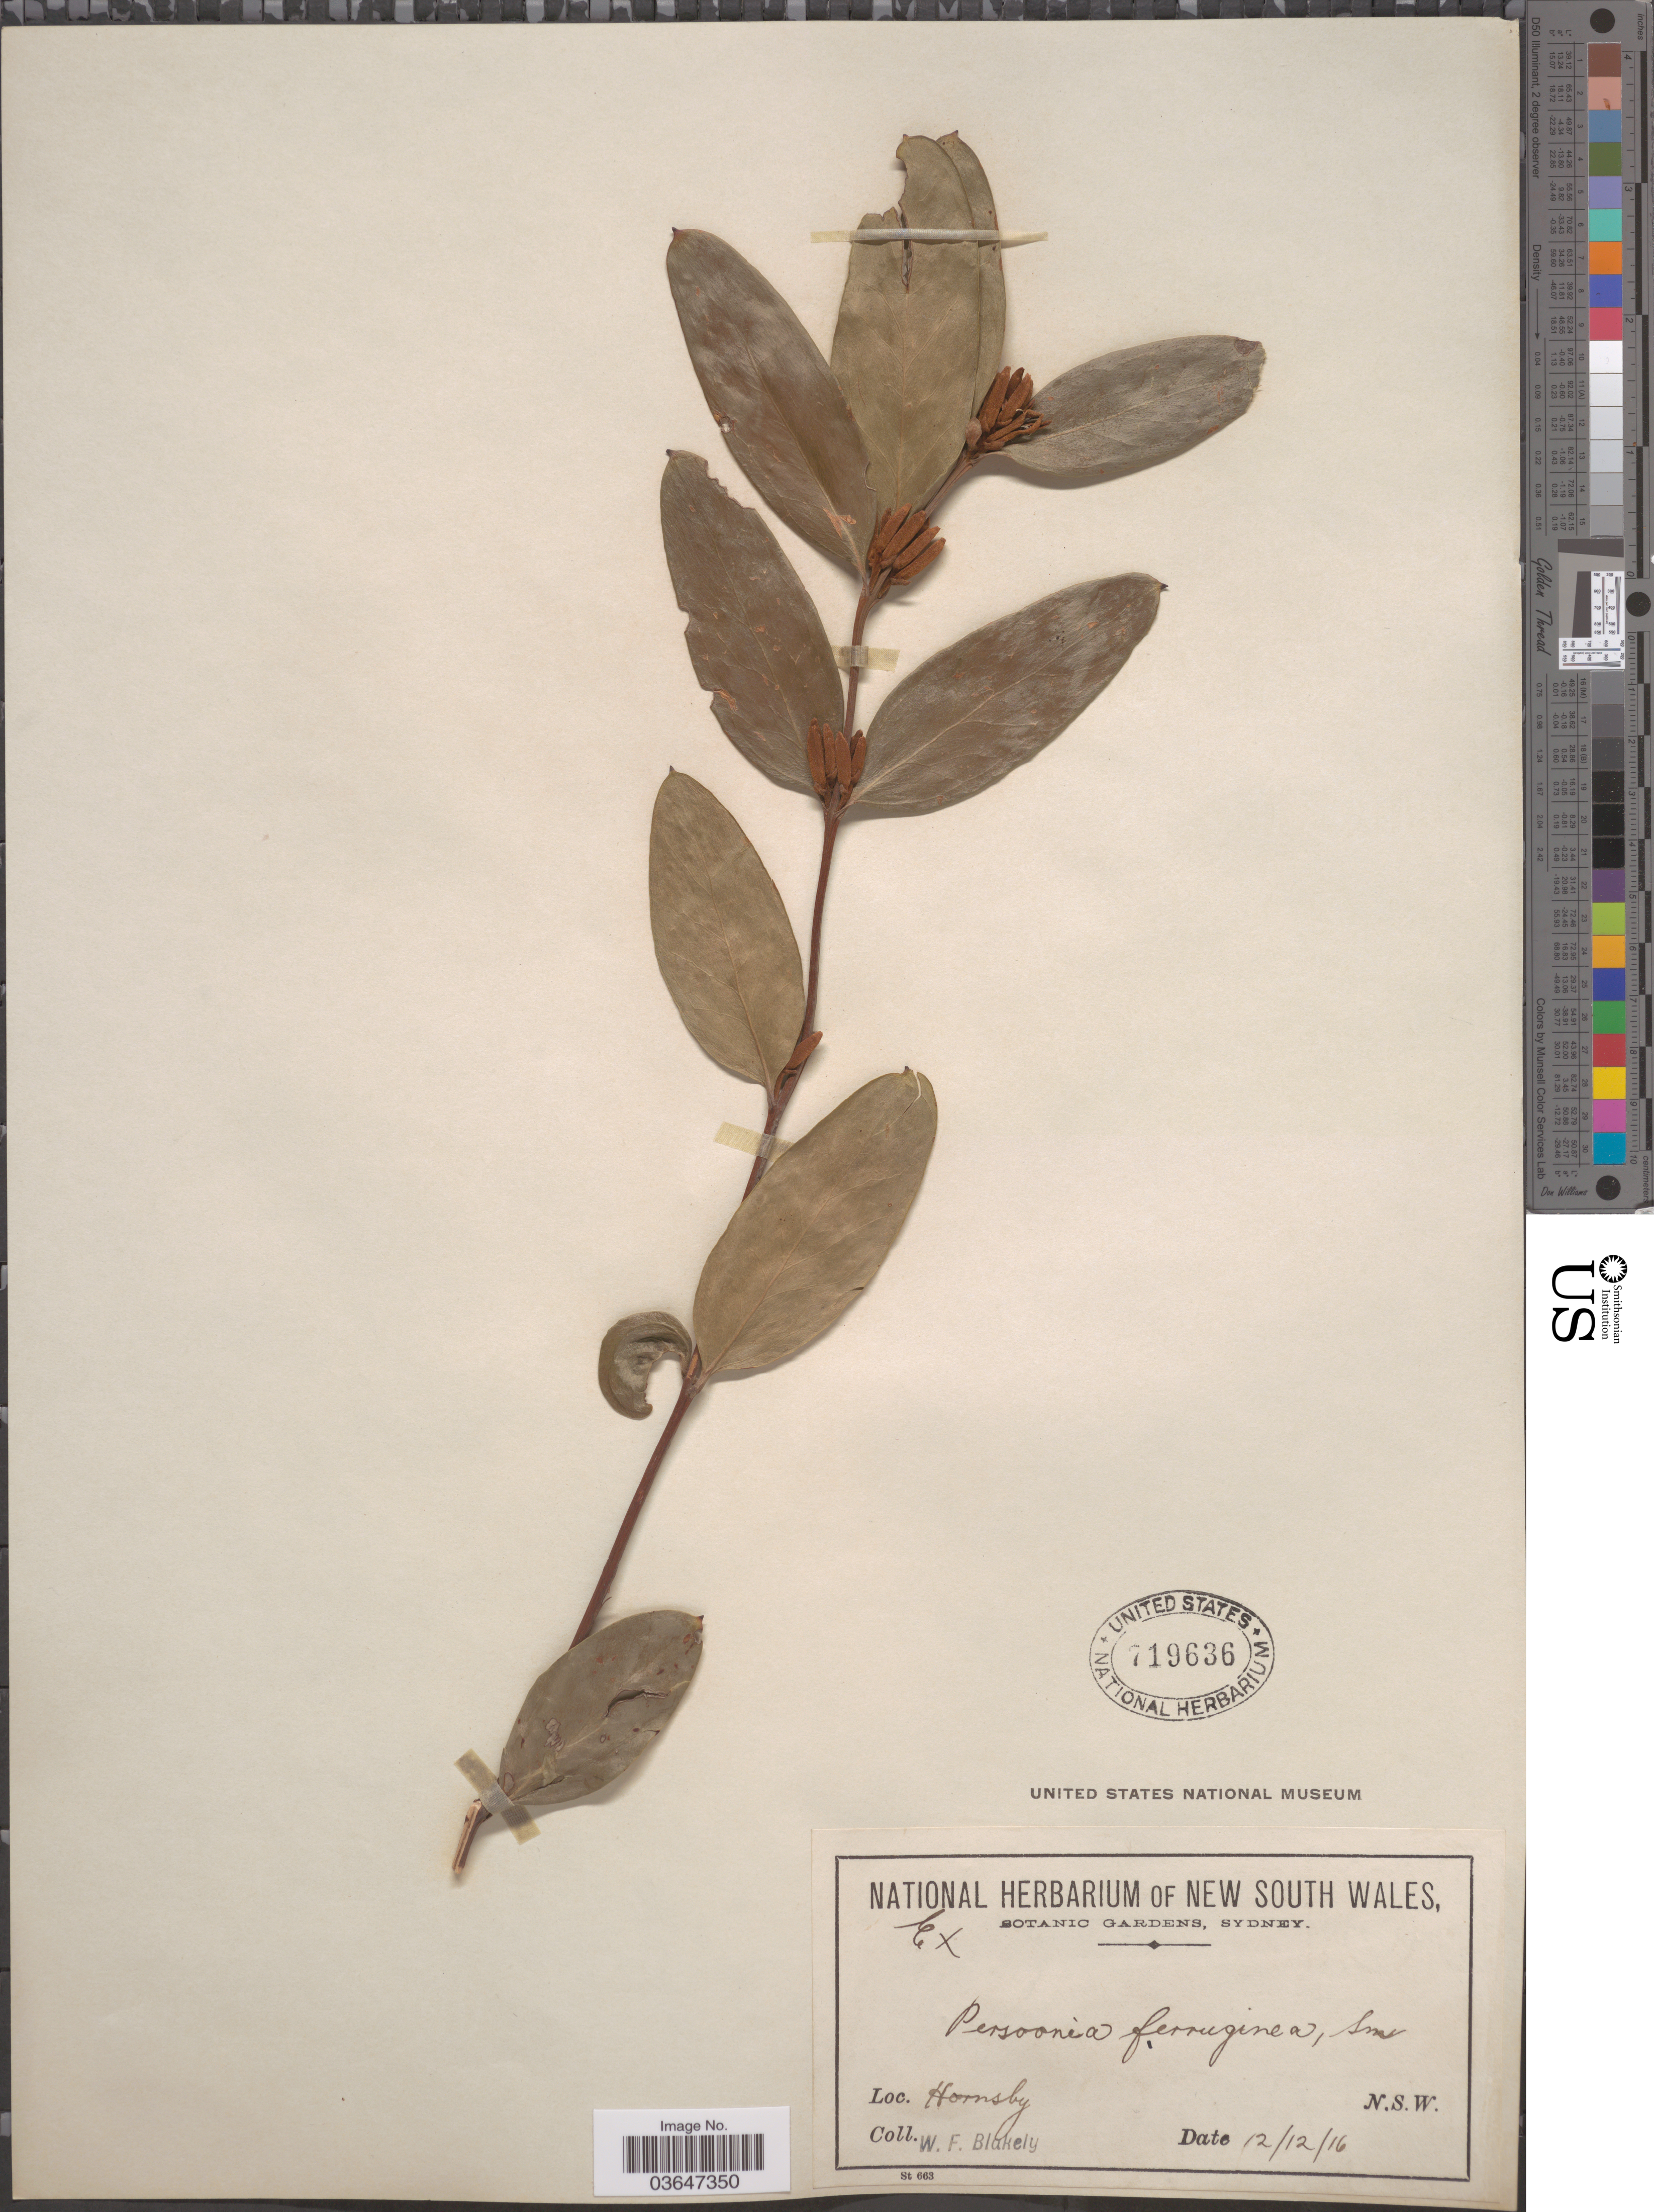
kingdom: Plantae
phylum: Tracheophyta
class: Magnoliopsida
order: Proteales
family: Proteaceae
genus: Persoonia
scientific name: Persoonia ferruginea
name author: Sm.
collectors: W. Blakely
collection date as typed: Transcribed d/m/y: 12/12/16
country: Australia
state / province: New South Wales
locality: Hornsby.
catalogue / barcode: US 719636